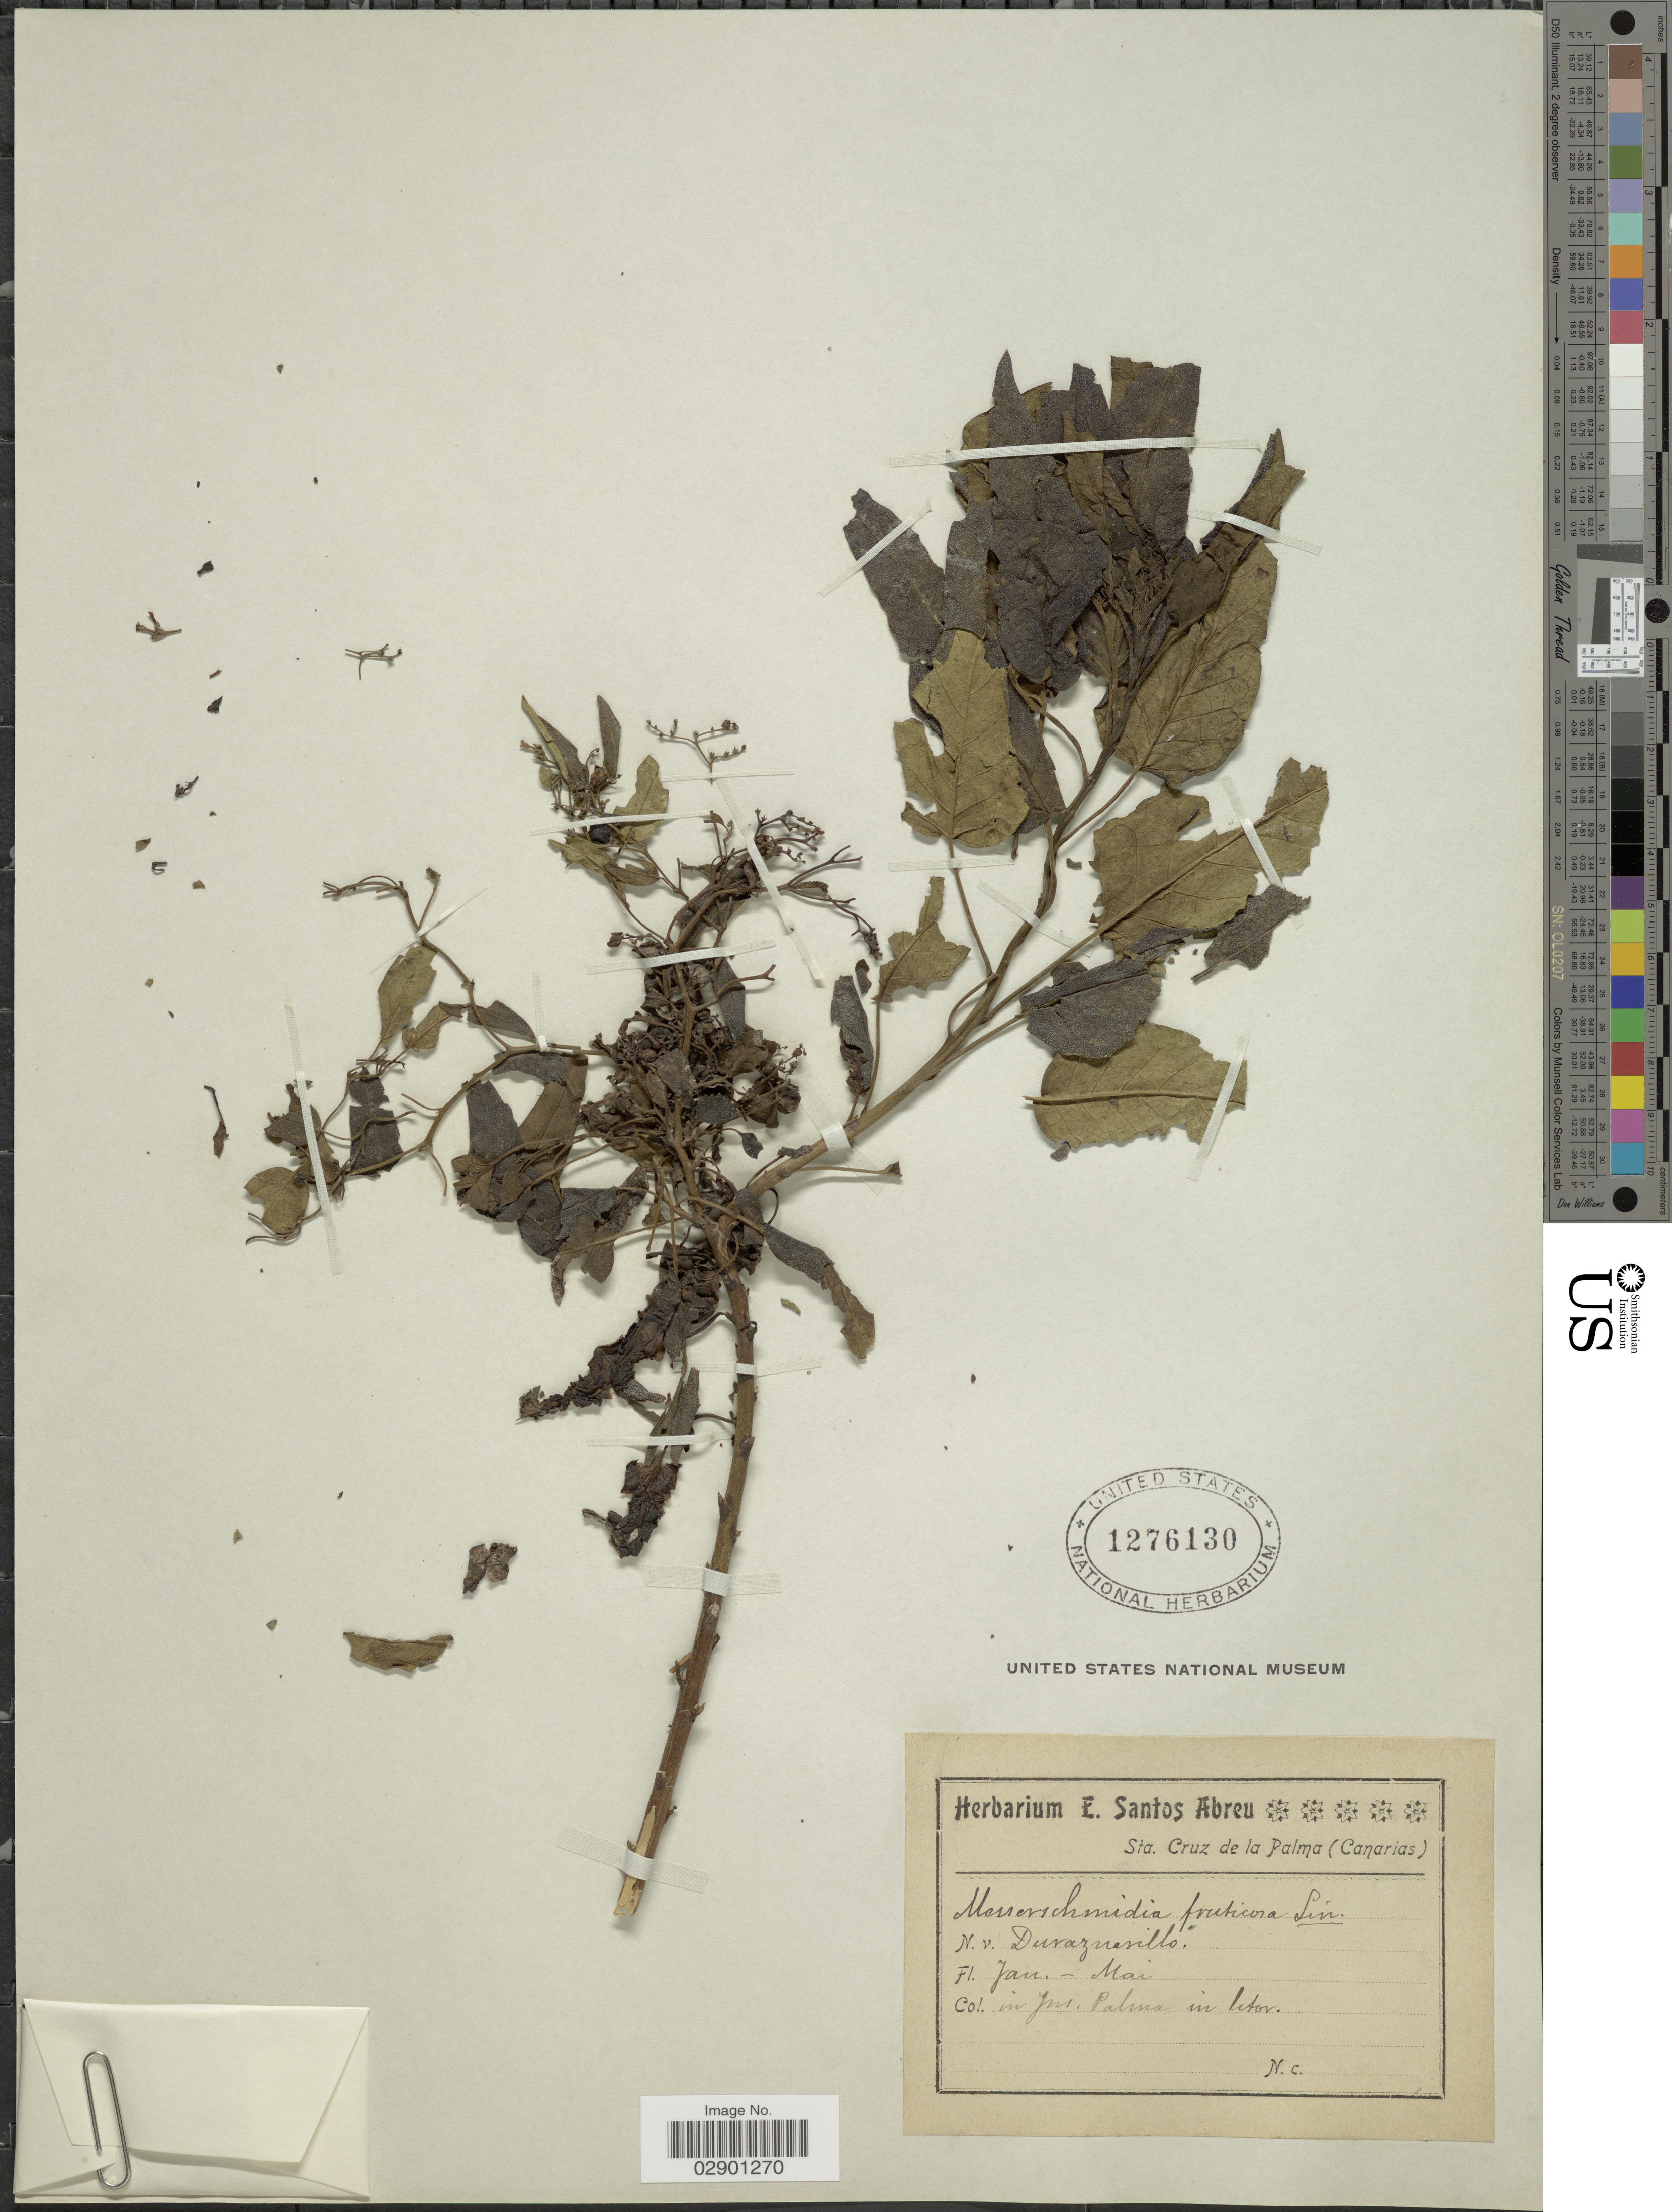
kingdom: Plantae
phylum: Tracheophyta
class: Magnoliopsida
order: Boraginales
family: Heliotropiaceae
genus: Heliotropium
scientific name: Heliotropium fruticosum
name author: L.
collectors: ex herb. E. Santos Abrue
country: Spain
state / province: Canarias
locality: In Jus. Palma in litor.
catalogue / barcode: US 1276130